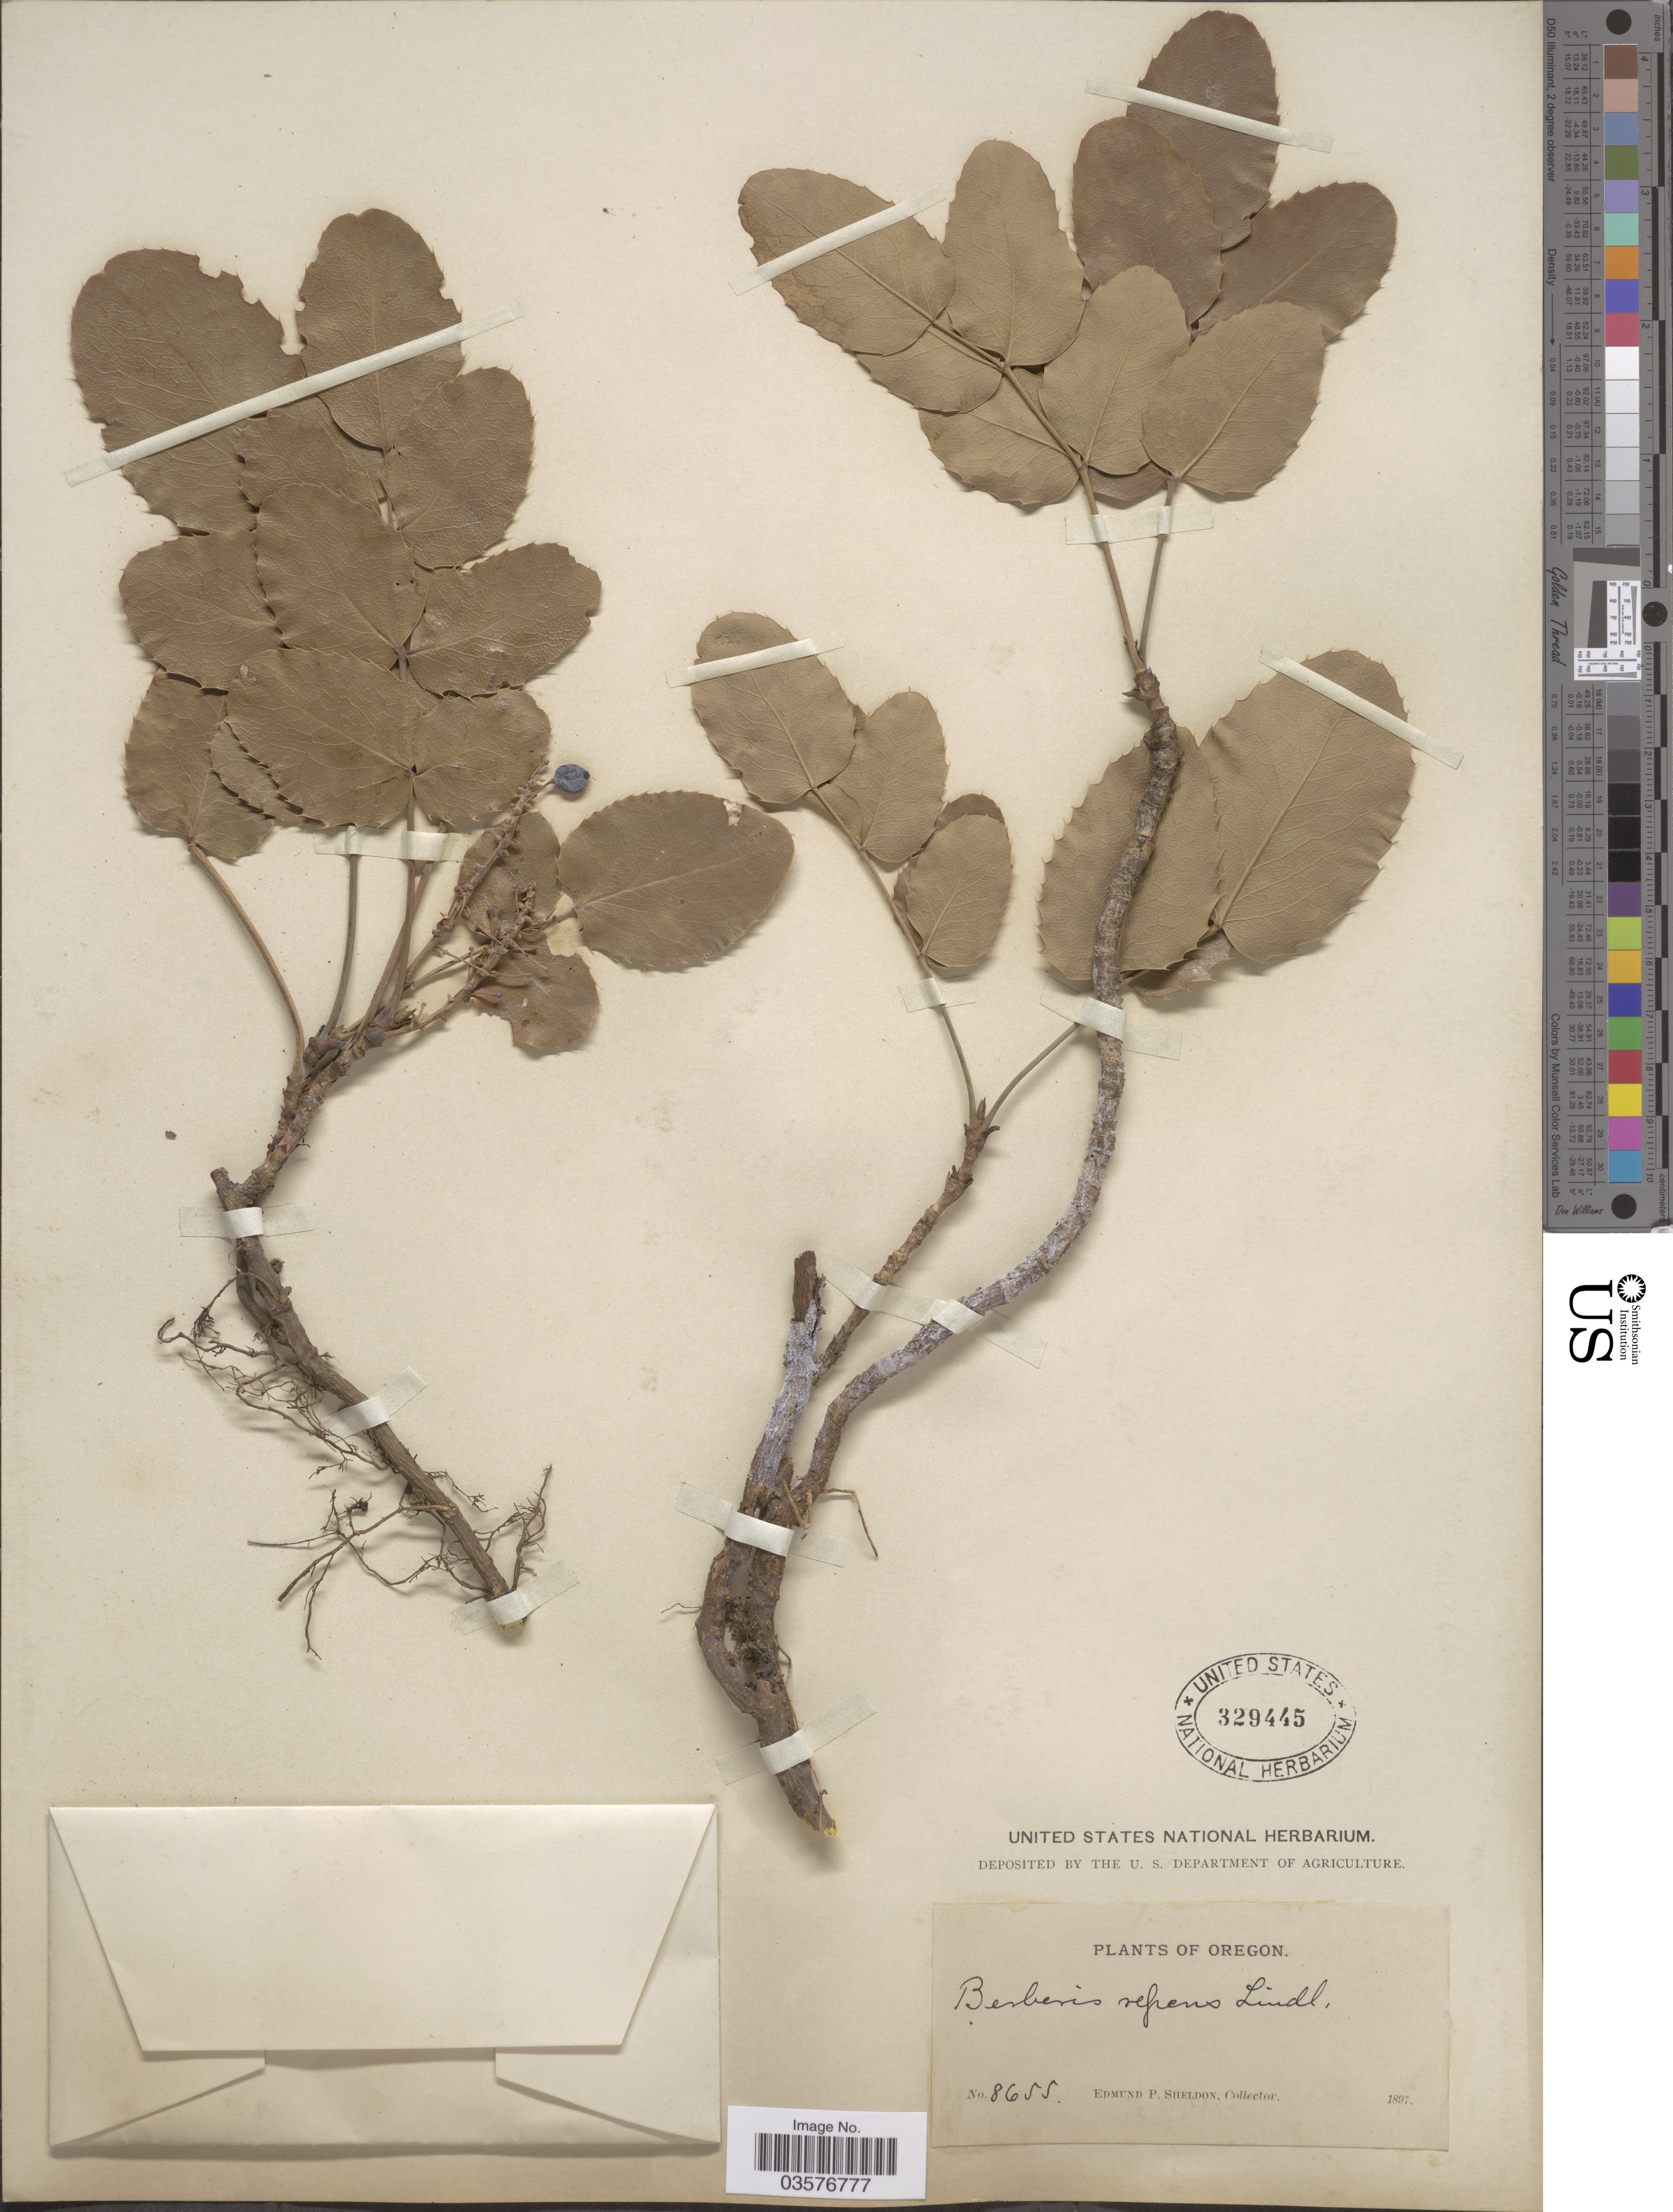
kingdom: Plantae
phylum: Tracheophyta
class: Magnoliopsida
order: Ranunculales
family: Berberidaceae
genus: Mahonia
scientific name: Mahonia repens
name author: (Lindl.) G. Don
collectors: E. P. Sheldon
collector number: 8655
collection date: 1897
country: United States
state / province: Oregon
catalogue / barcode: US 329445